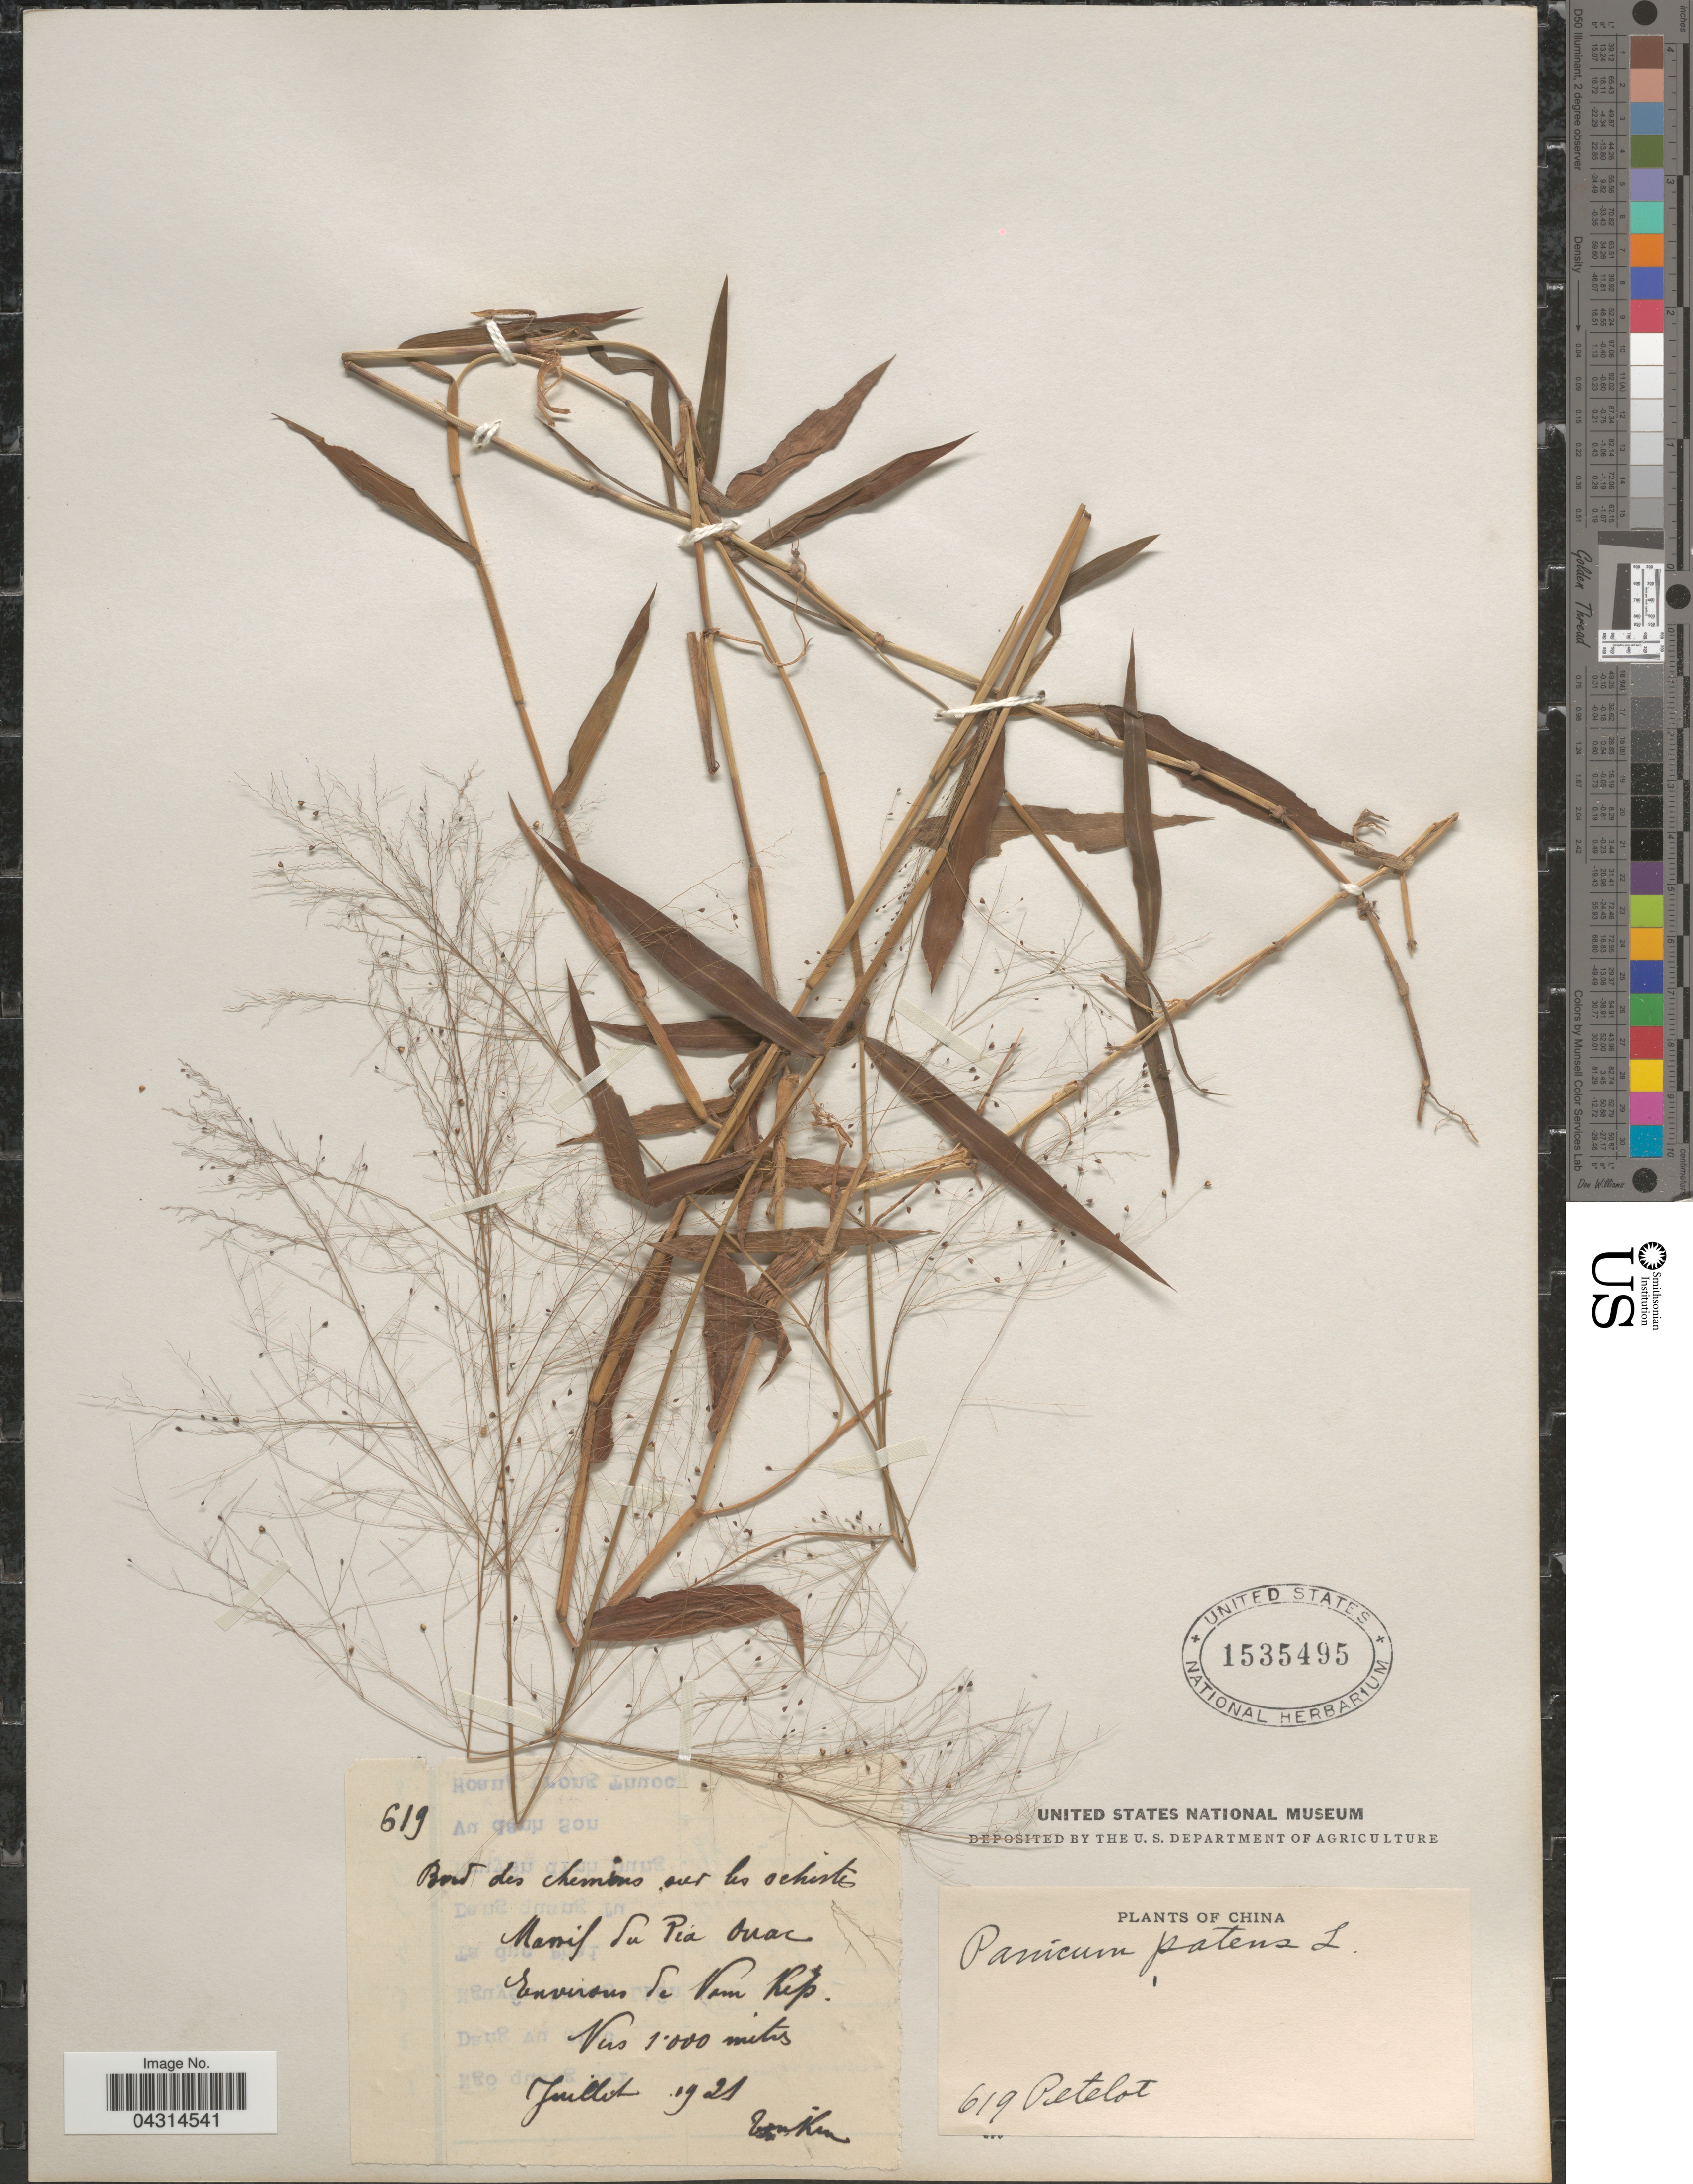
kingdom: Plantae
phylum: Tracheophyta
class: Liliopsida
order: Poales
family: Poaceae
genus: Cyrtococcum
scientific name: Cyrtococcum sp.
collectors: Pételot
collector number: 619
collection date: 1921-07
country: Vietnam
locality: Manif du Pia Ouac. Environs de Vam Kep.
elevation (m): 1000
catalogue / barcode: US 1535495